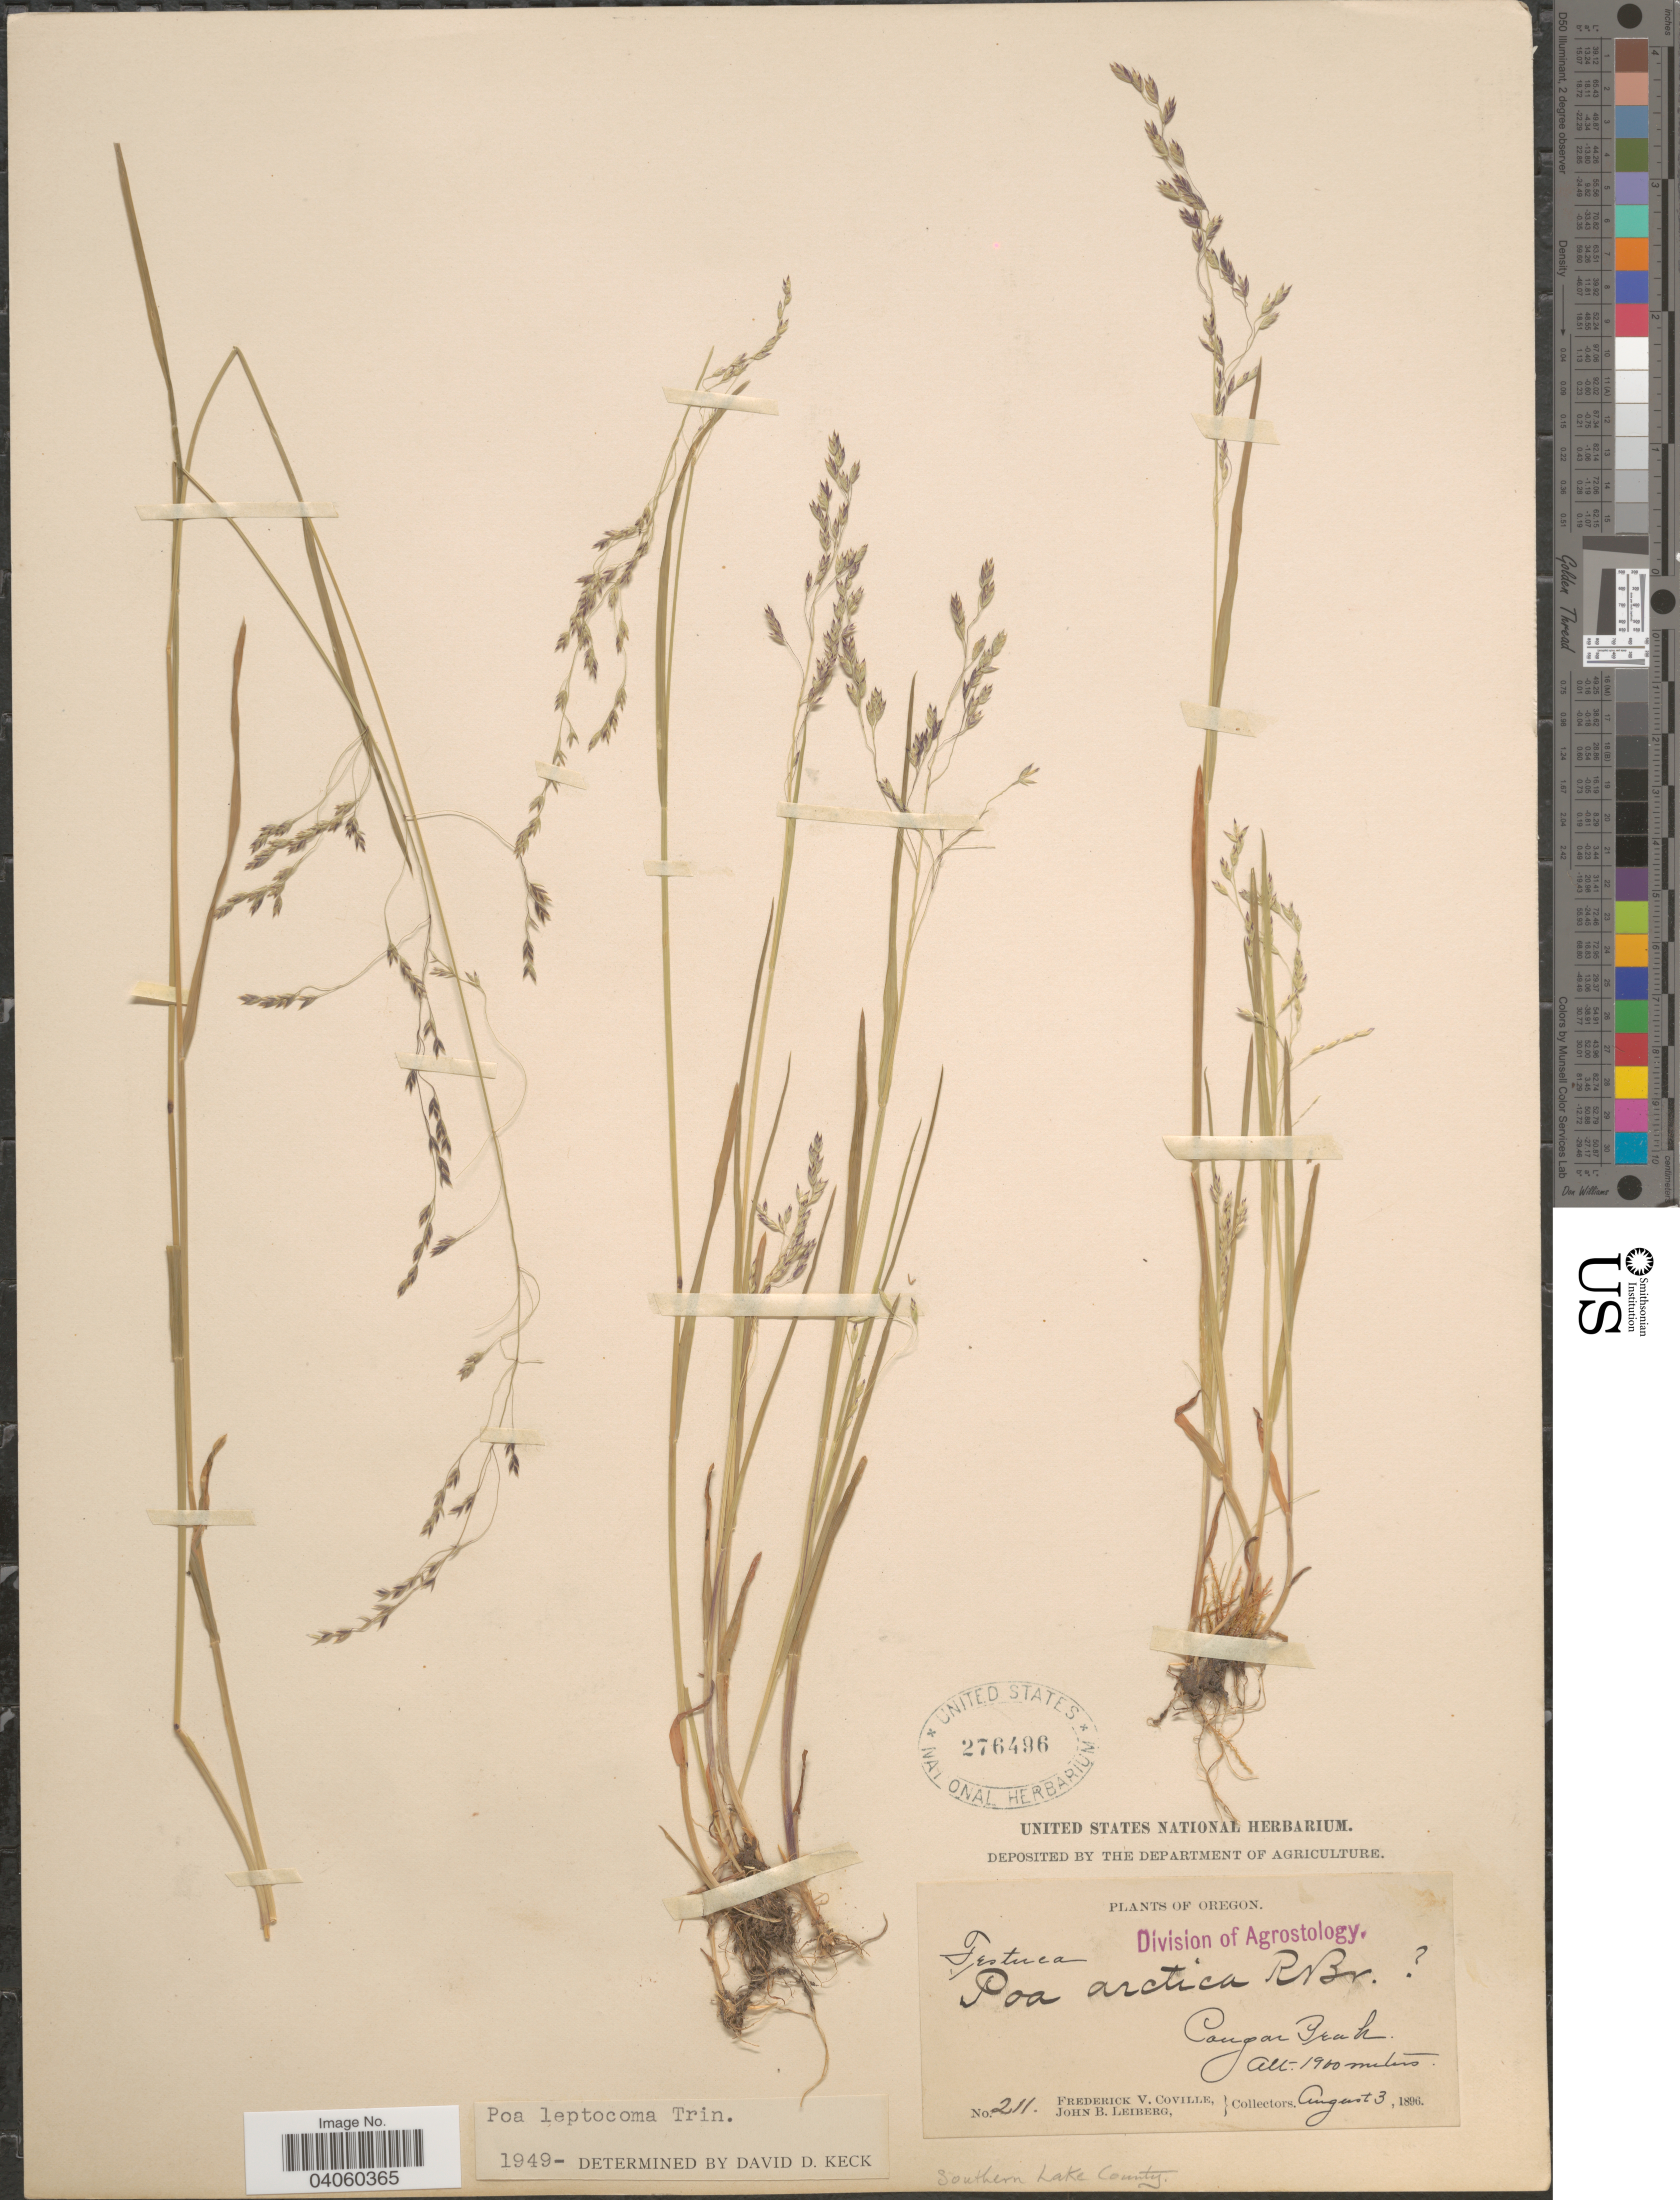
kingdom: Plantae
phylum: Tracheophyta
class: Liliopsida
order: Poales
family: Poaceae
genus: Poa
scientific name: Poa leptocoma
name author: Trin.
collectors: F. V. Coville & J. B. Leiberg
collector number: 211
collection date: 1896-08-03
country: United States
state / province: Oregon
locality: Cougar Peak. Southern Lake County.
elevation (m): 1900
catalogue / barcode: US 276496